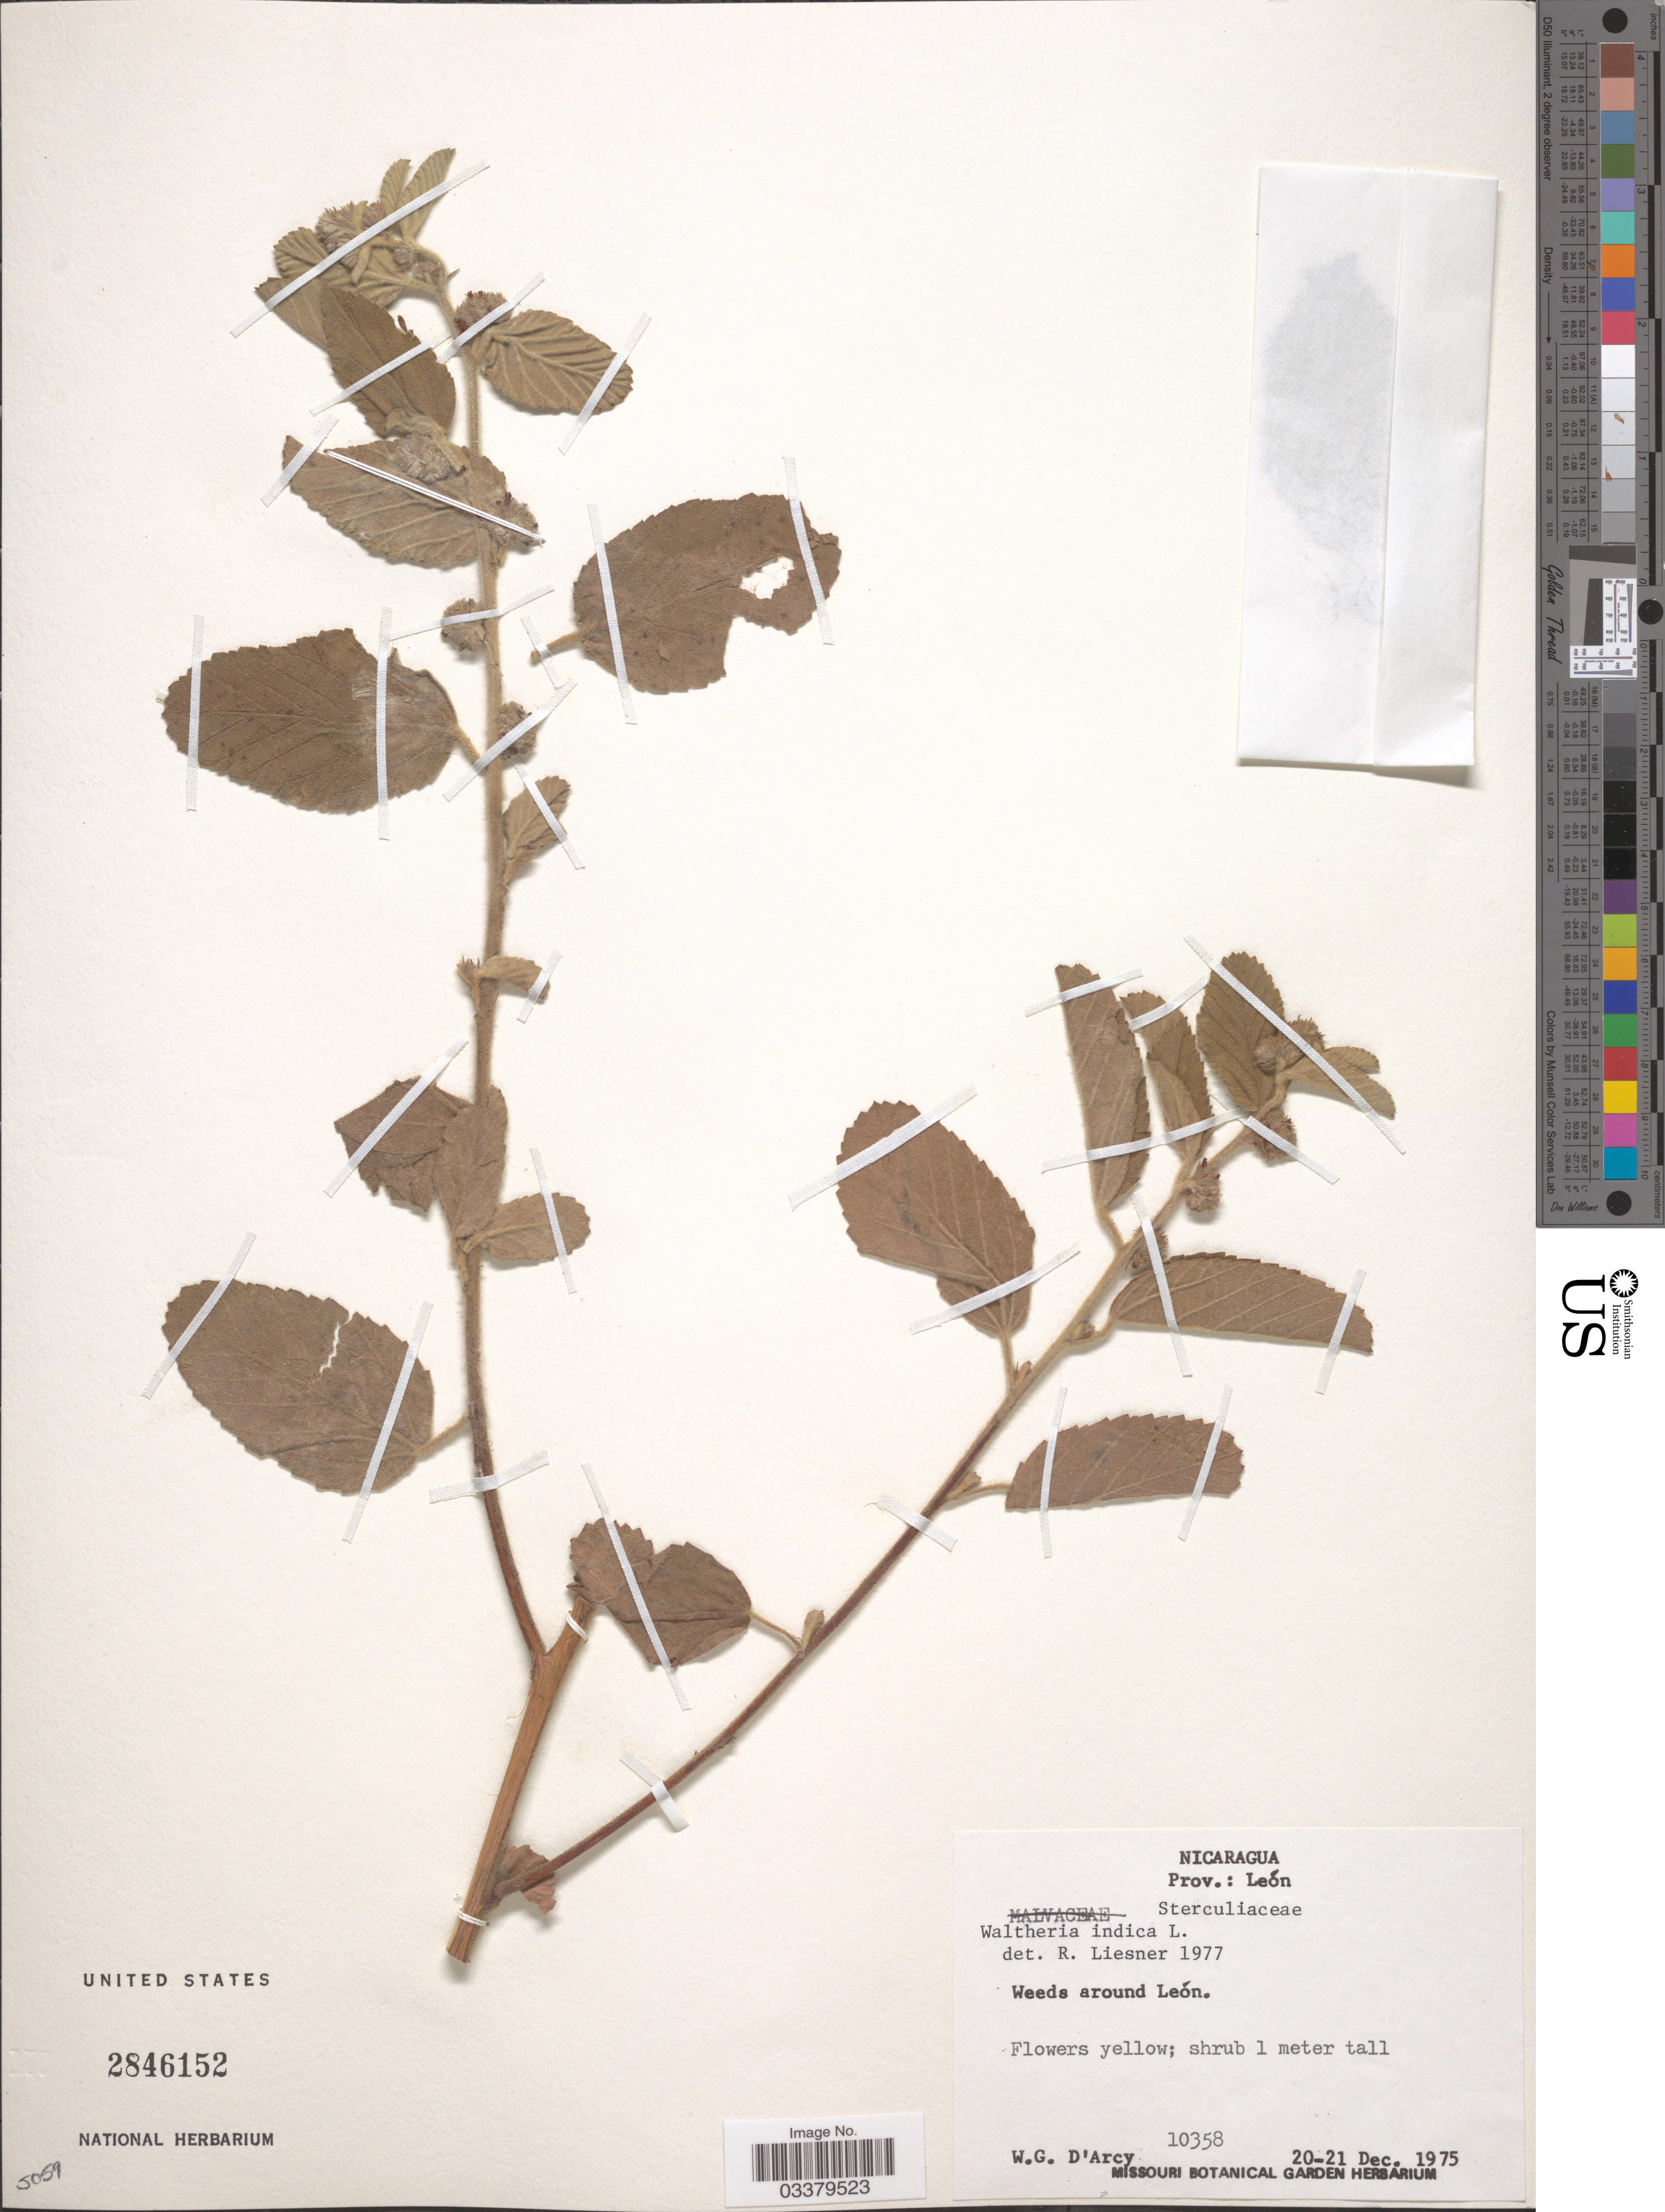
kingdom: Plantae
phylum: Tracheophyta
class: Magnoliopsida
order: Malvales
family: Malvaceae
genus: Waltheria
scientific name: Waltheria indica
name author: L.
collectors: W. G. D'Arcy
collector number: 10358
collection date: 1975-12-20/1975-12-21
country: Nicaragua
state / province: Leon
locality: Around León.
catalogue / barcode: US 2846152